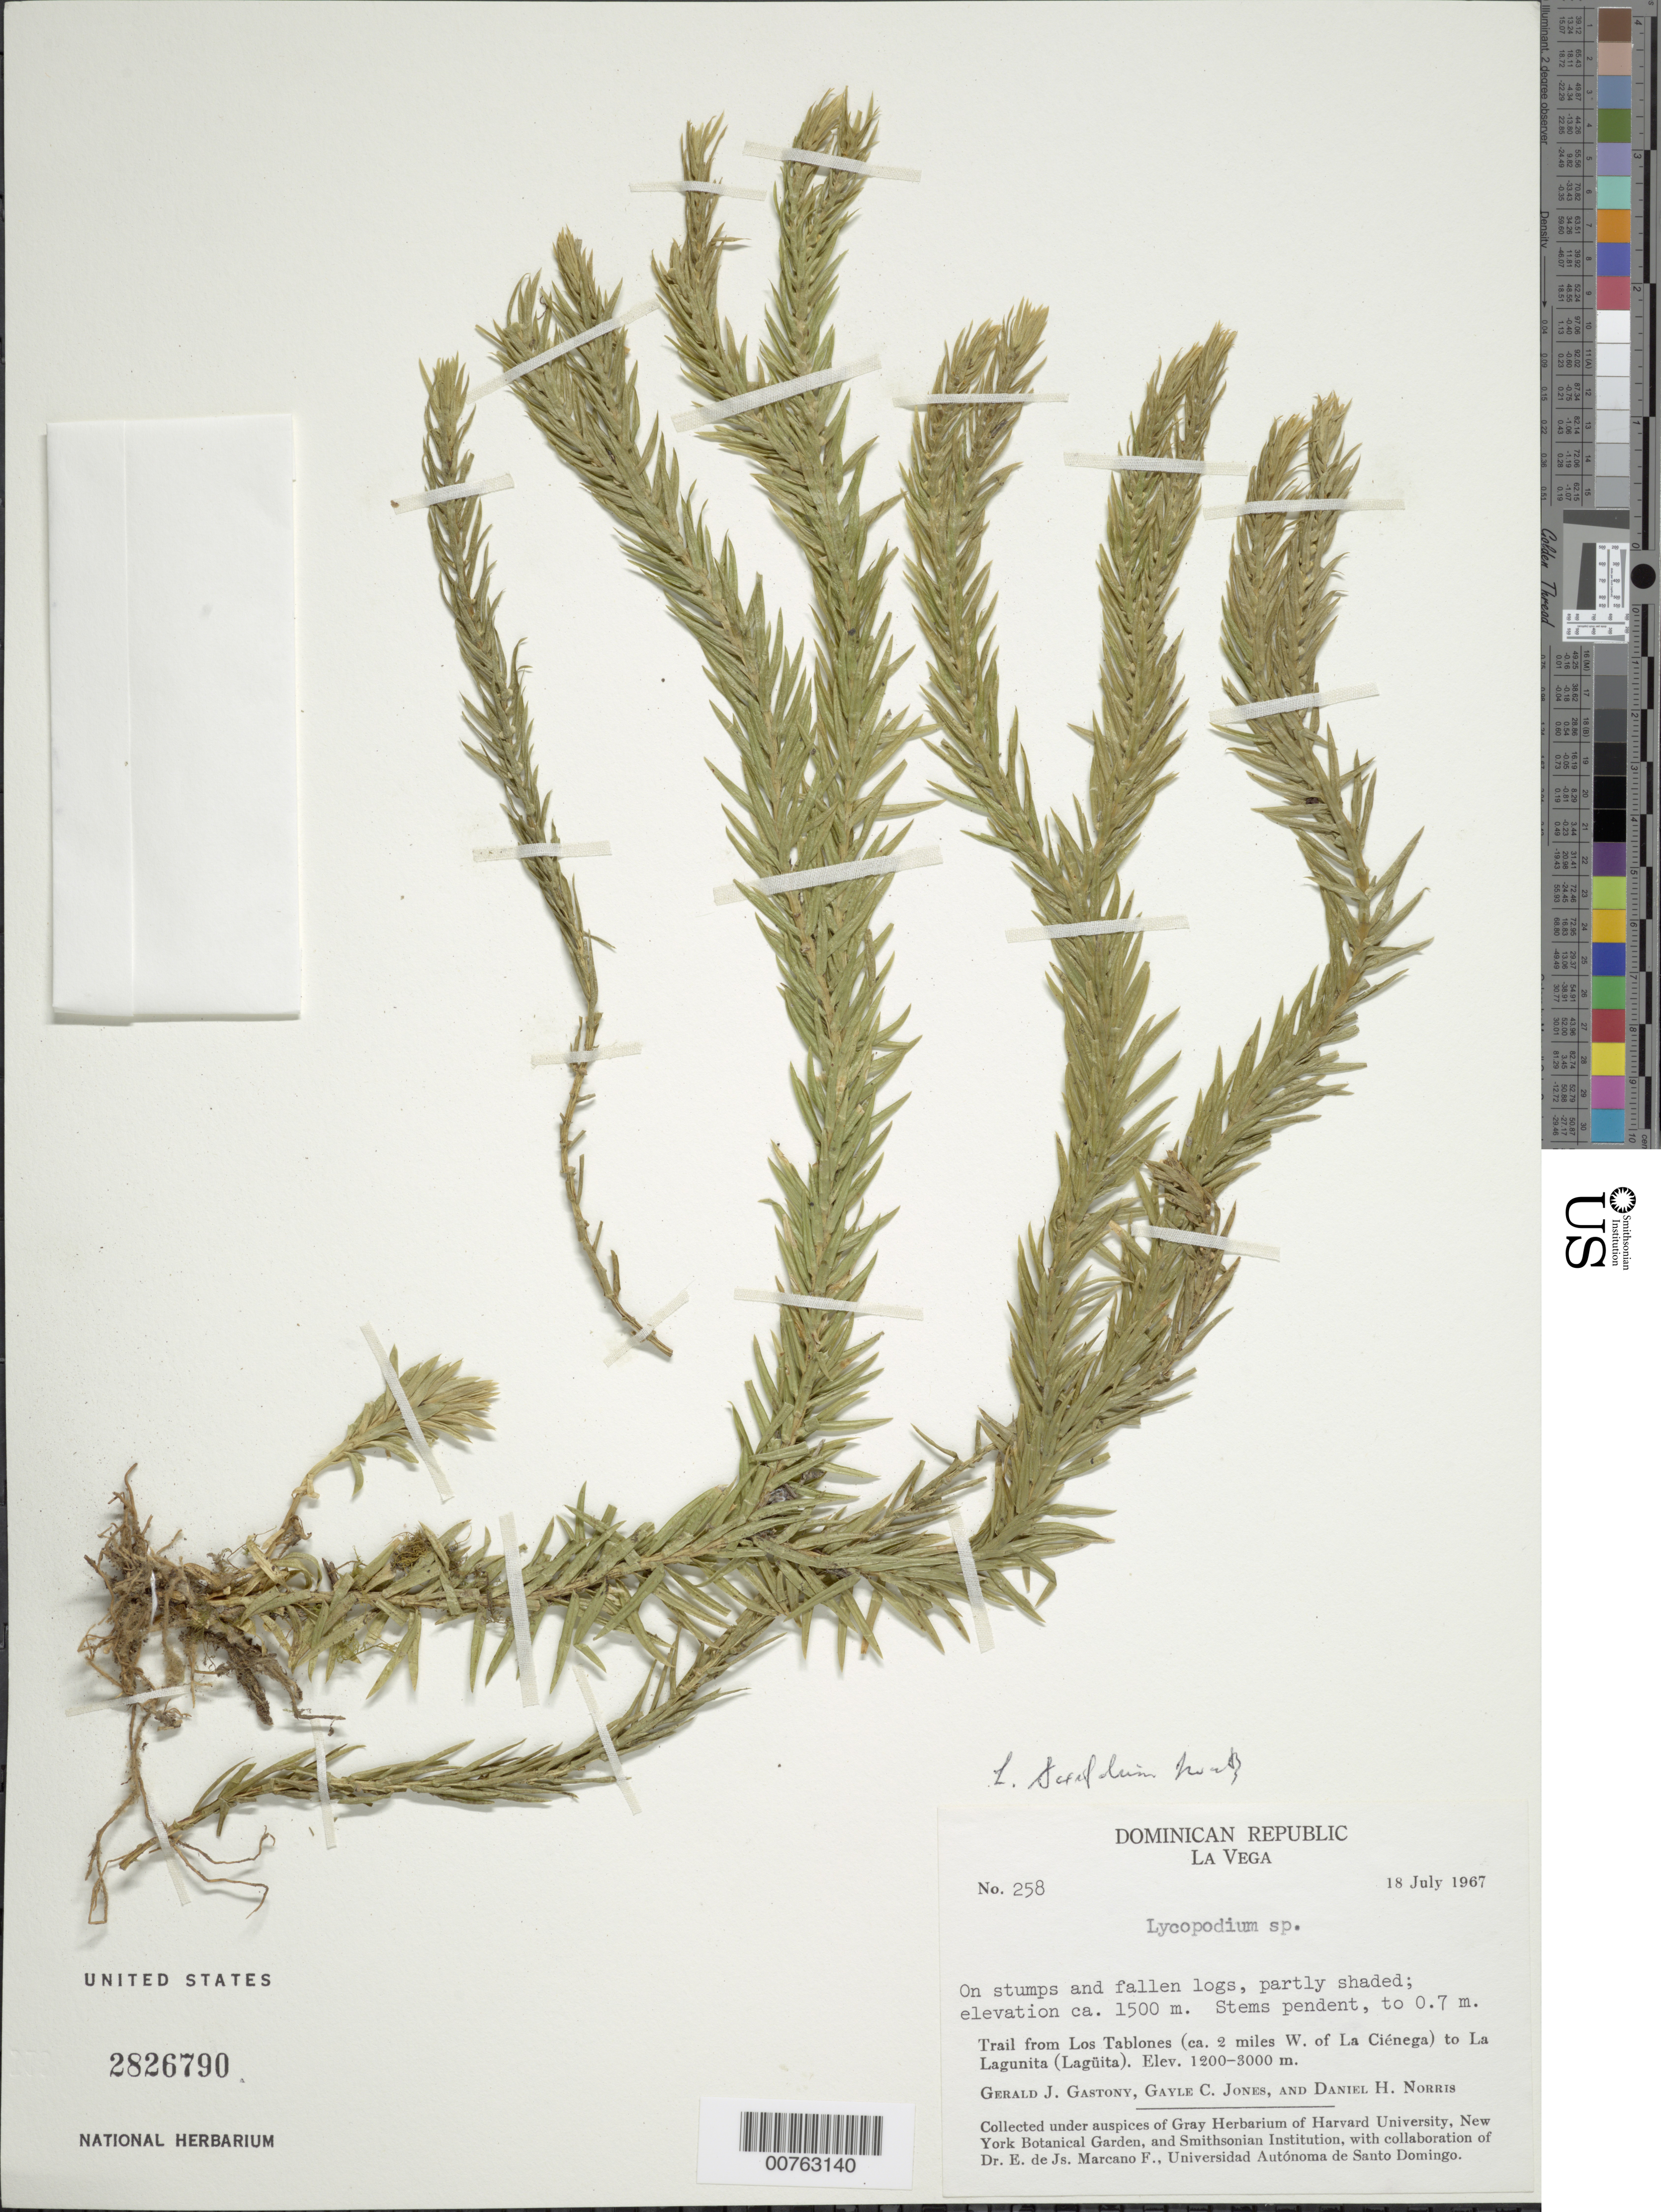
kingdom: Plantae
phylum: Tracheophyta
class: Lycopodiopsida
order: Lycopodiales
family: Lycopodiaceae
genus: Phlegmariurus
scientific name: Phlegmariurus taxifolius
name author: (Sw.) Á. Löve & D. Löve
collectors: G. Gastony, G. C. Jones & D. H. Norris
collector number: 258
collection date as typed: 18 Jul 1967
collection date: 1967-07-18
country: Dominican Republic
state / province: La Vega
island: Hispaniola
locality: Trail from Los Tablones (ca. 2 mi W of La Ciénega) to La Lagunita (Lagüita). Provincia La Vega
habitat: On stumps and fallen logs, partly shaded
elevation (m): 1500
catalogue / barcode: US 2826790